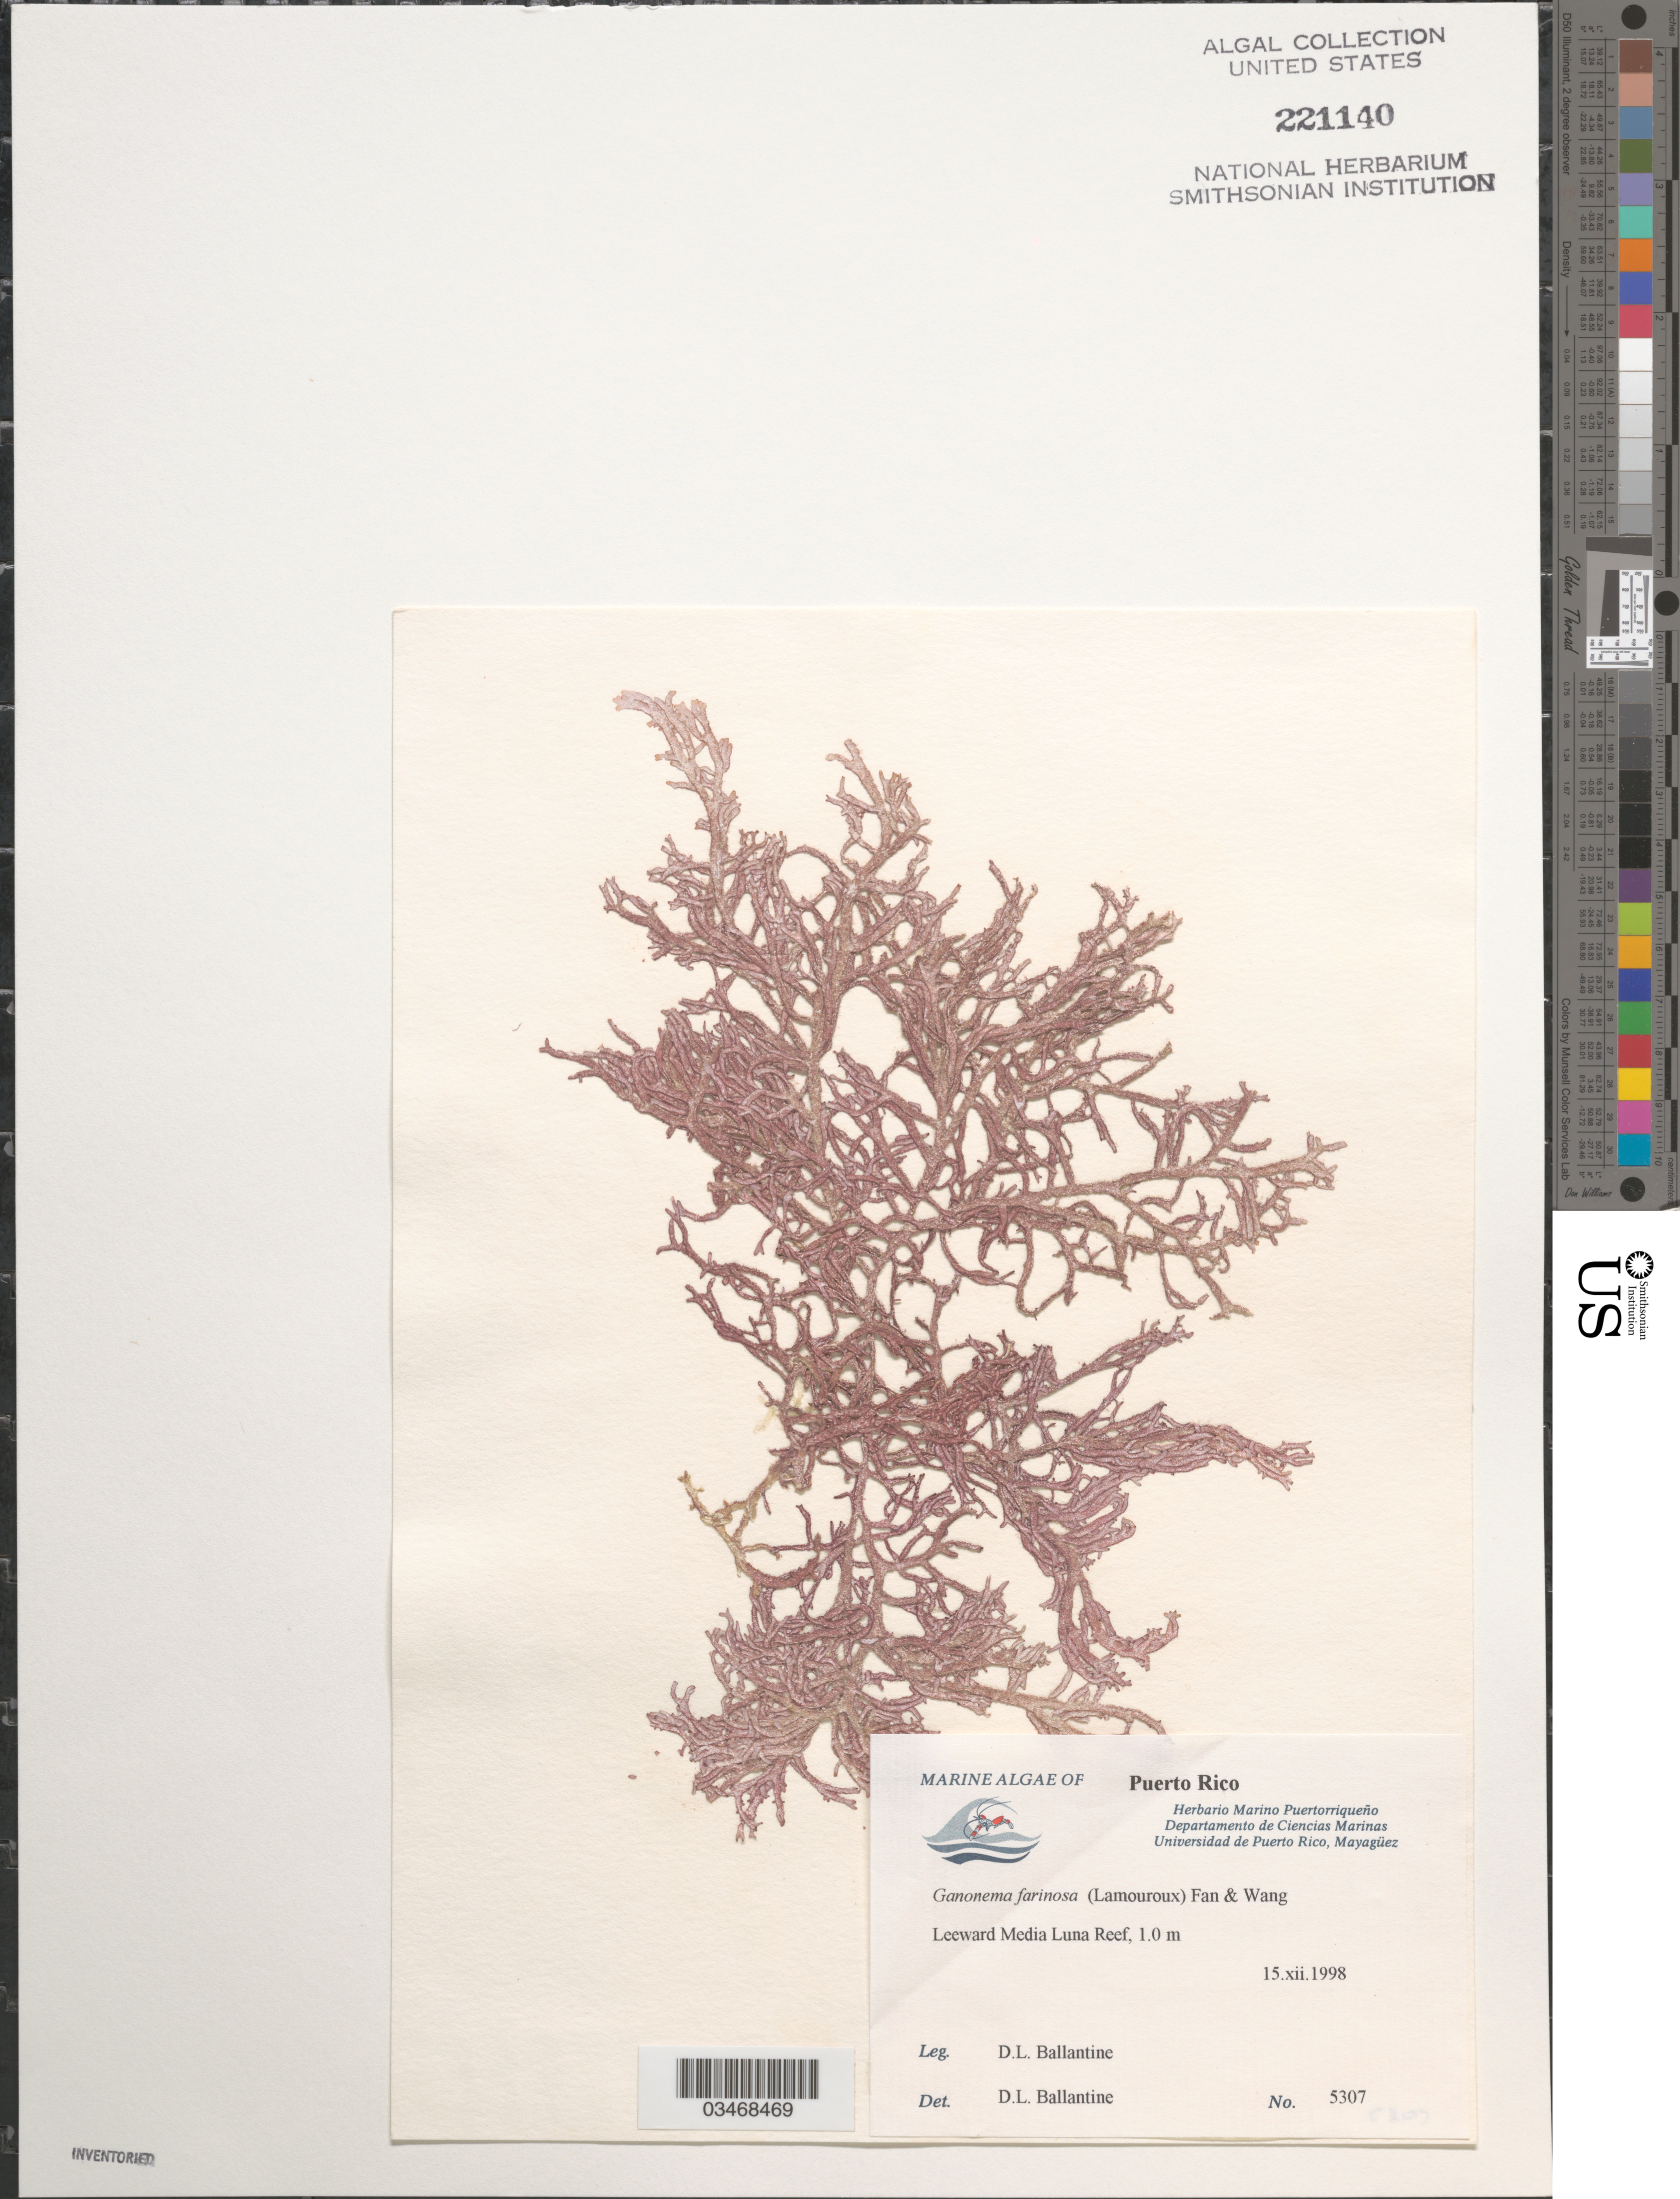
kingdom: Plantae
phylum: Rhodophyta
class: Florideophyceae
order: Nemaliales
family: Liagoraceae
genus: Ganonema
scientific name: Ganonema farinosum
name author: (J.V.Lamouroux) K.C. Fan & Yung C. Wang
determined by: Ballantine, D. L.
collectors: D.L. Ballantine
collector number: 5307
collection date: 1998-12-15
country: Puerto Rico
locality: Leeward Media Luna Reef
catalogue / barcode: US 221140